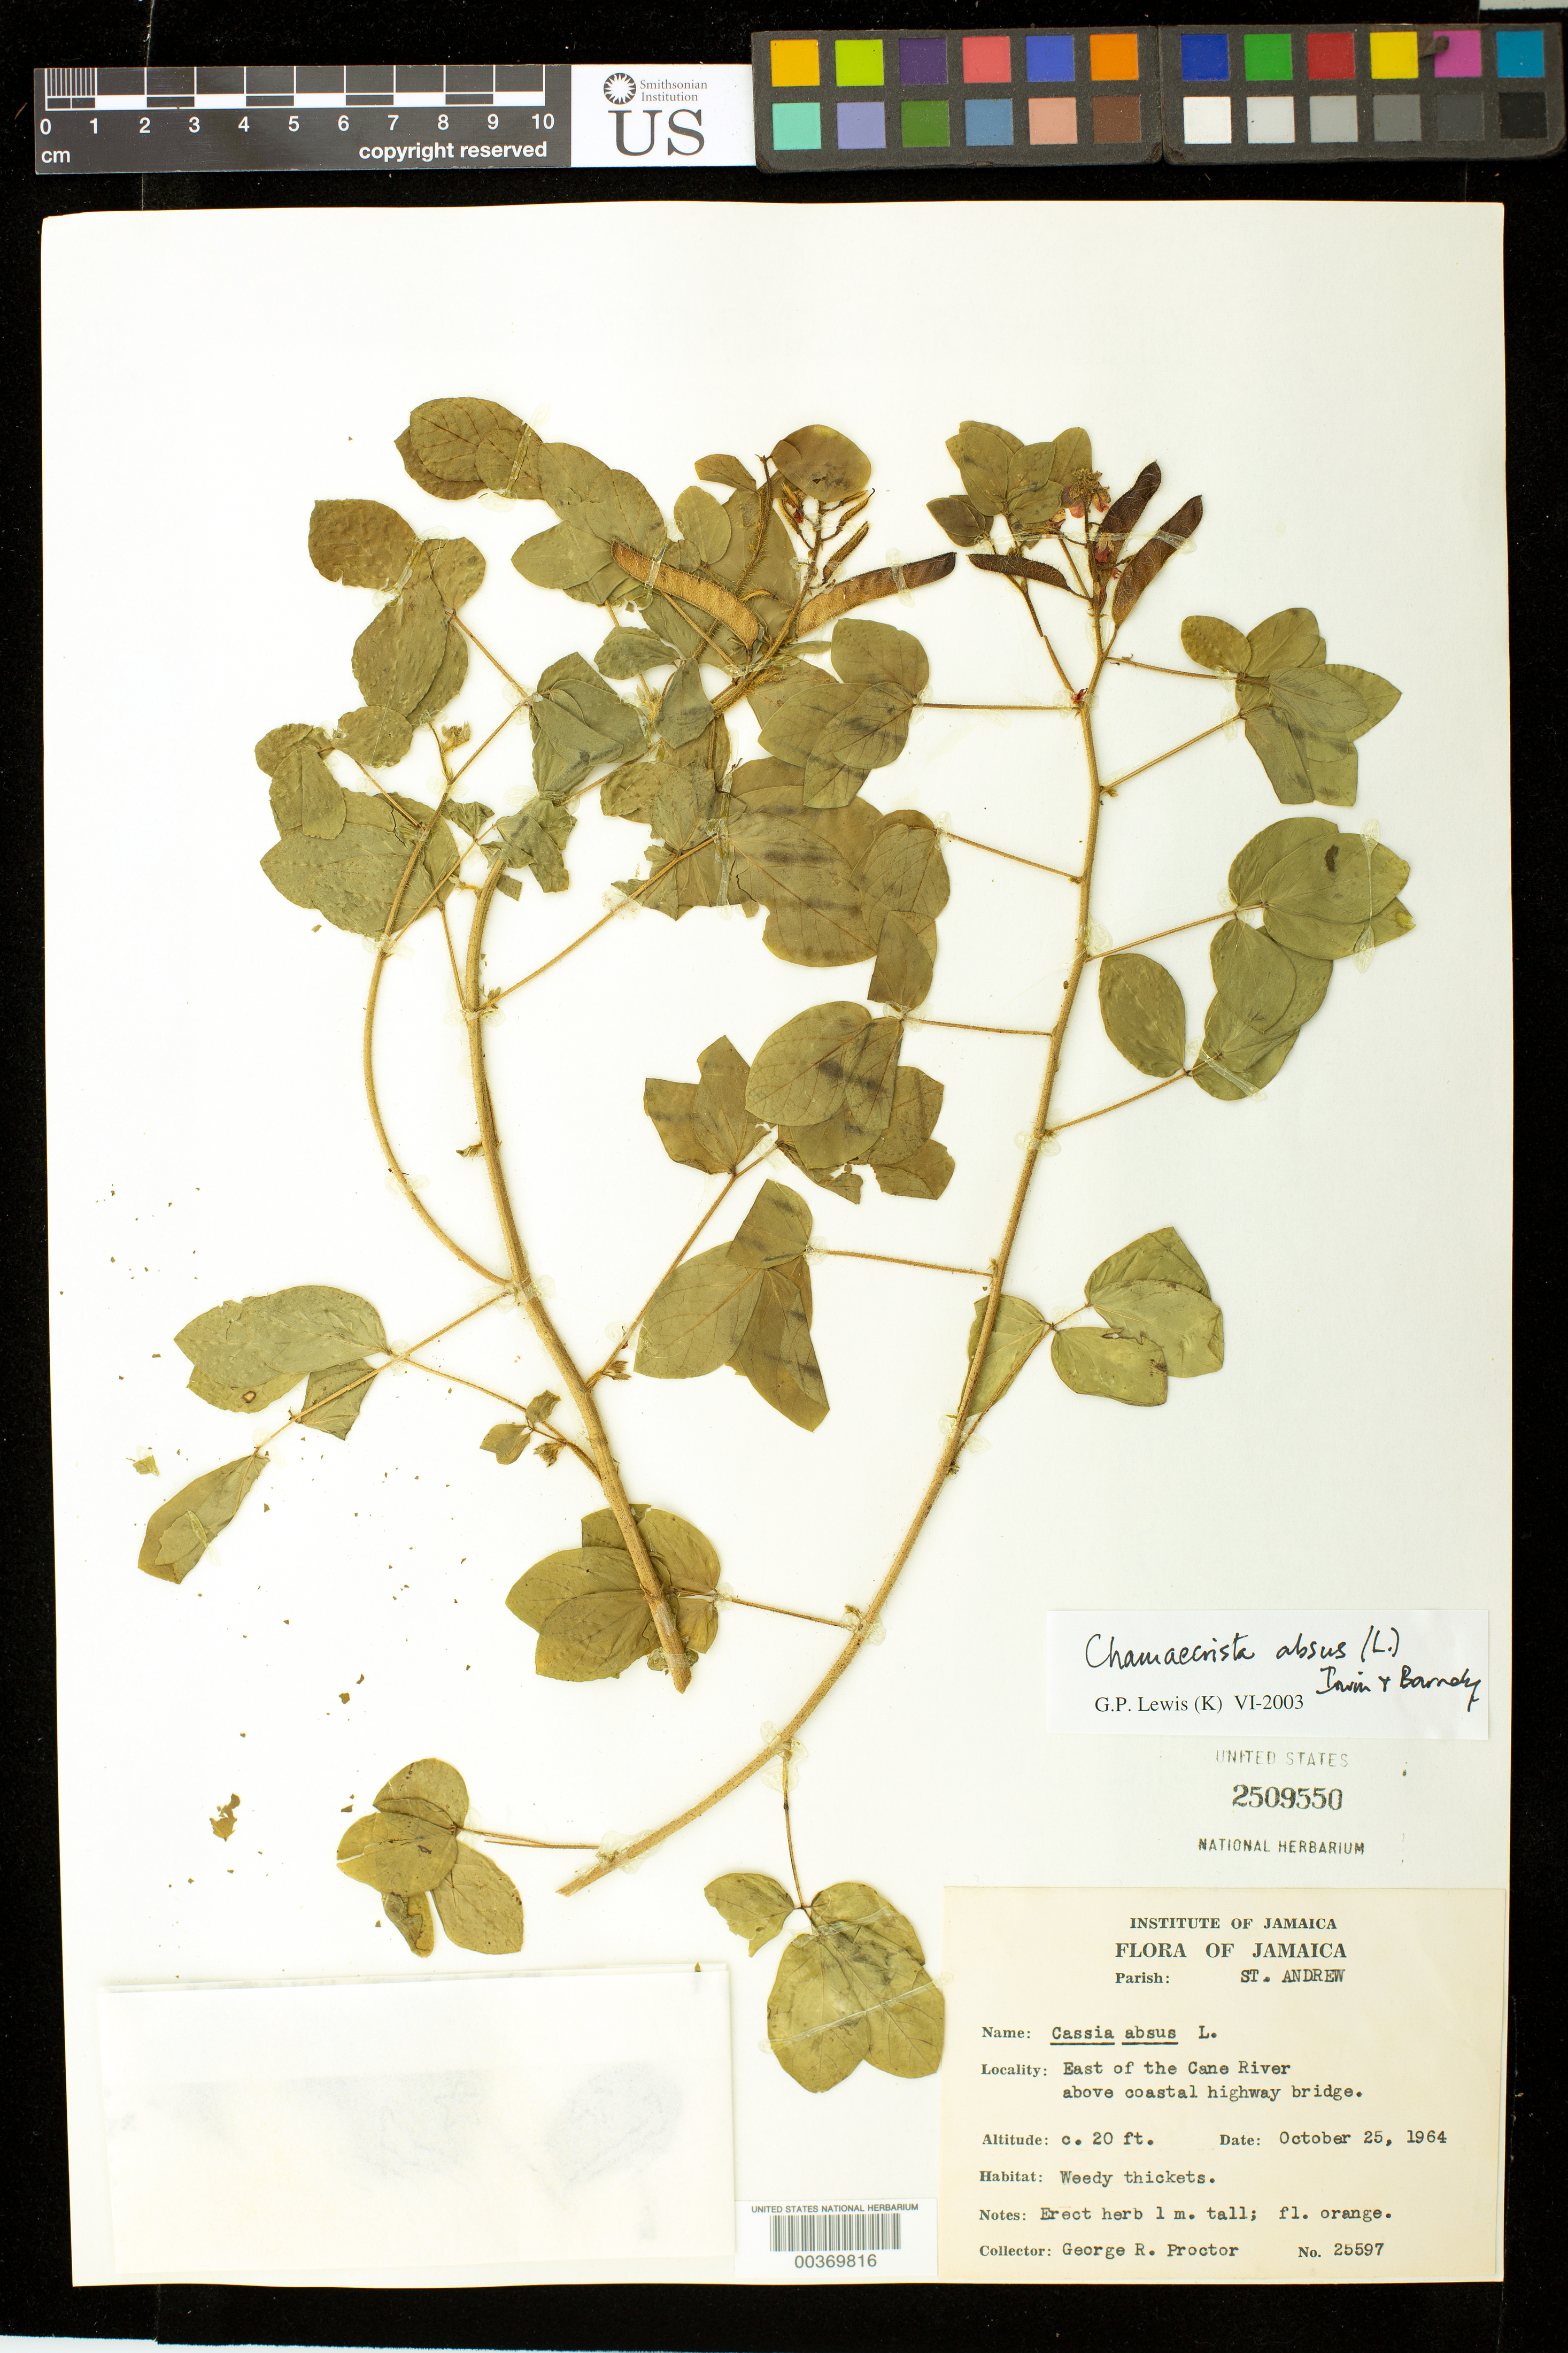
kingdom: Plantae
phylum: Tracheophyta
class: Magnoliopsida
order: Fabales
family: Fabaceae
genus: Chamaecrista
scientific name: Chamaecrista absus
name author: (L.) H.S. Irwin & Barneby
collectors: G. R. Proctor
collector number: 25597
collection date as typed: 25 Oct 1964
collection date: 1964-10-25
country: Jamaica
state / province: Saint Andrew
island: Greater Antilles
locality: E of cane river above coastal hwy bridge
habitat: Weedy thickets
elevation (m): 6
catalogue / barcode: US 2509550